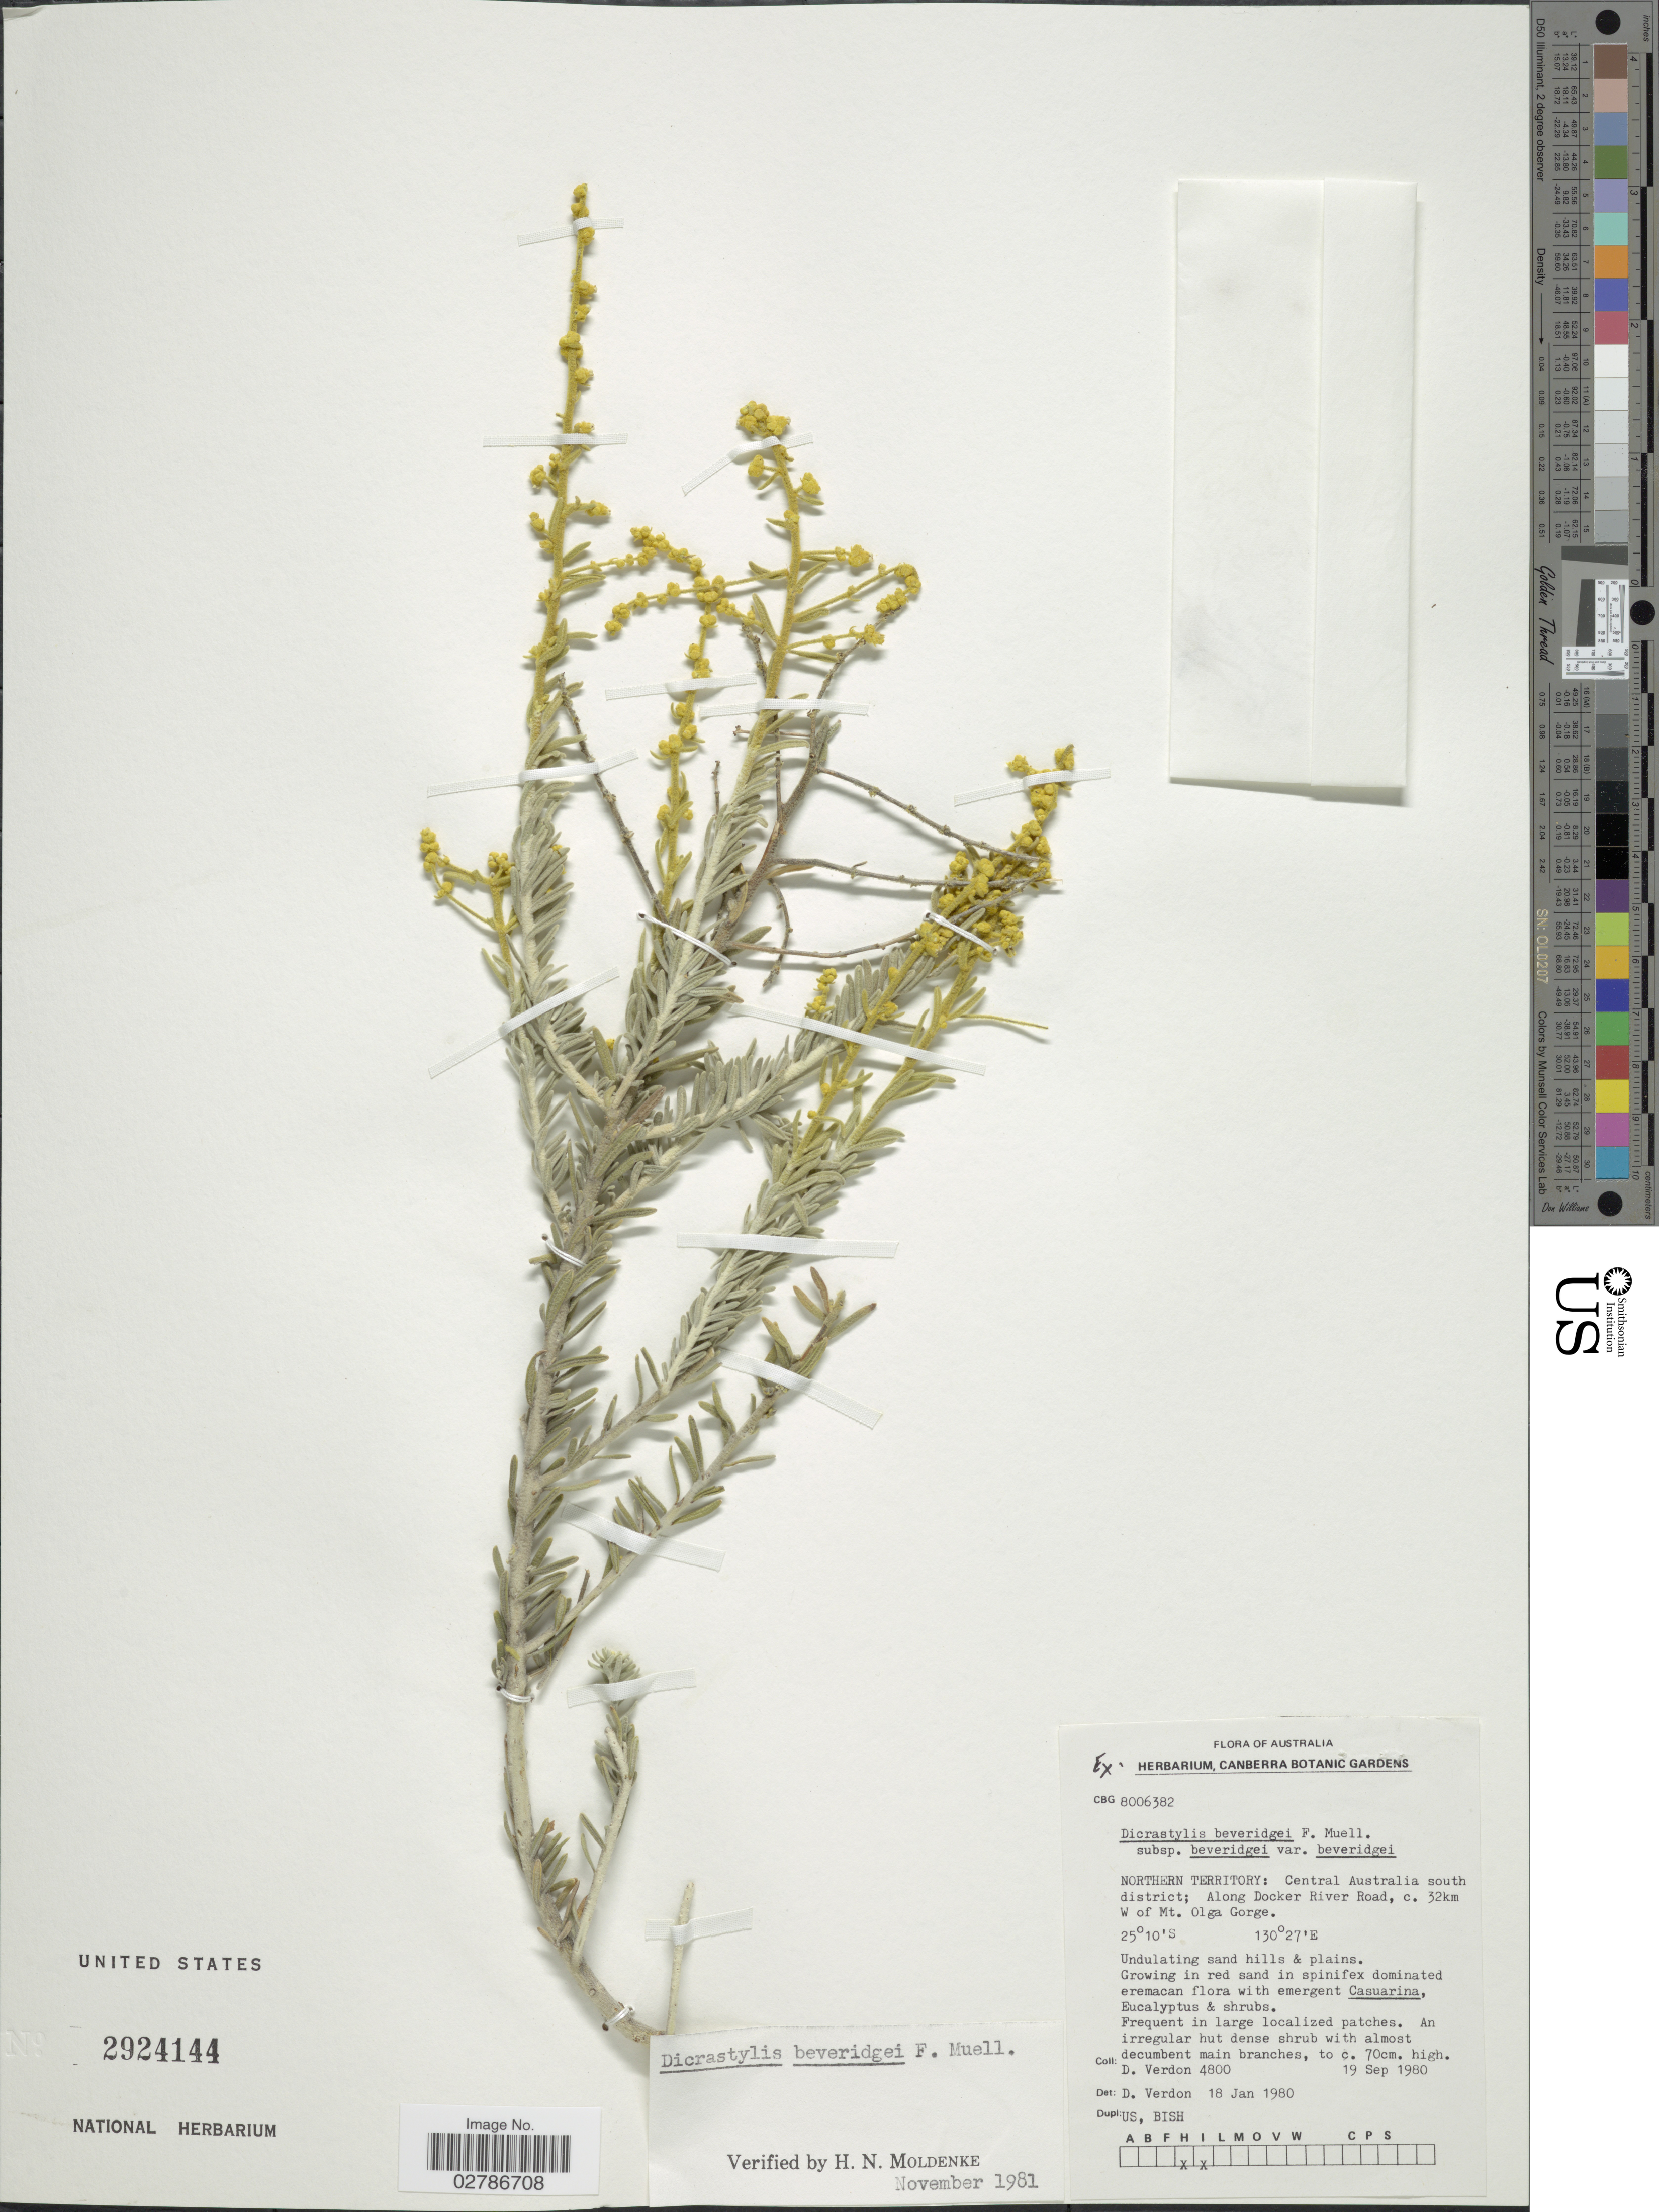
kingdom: Plantae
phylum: Tracheophyta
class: Magnoliopsida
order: Lamiales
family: Lamiaceae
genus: Dicrastylis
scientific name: Dicrastylis beveridgei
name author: F. Muell.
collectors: D. Verdon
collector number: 4800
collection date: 1980-09-19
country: Australia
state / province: Northern Territory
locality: Central Australia south district; Along Docker River Road, c. 32km W of Mt. Olga Gorge.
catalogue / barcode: US 2924144